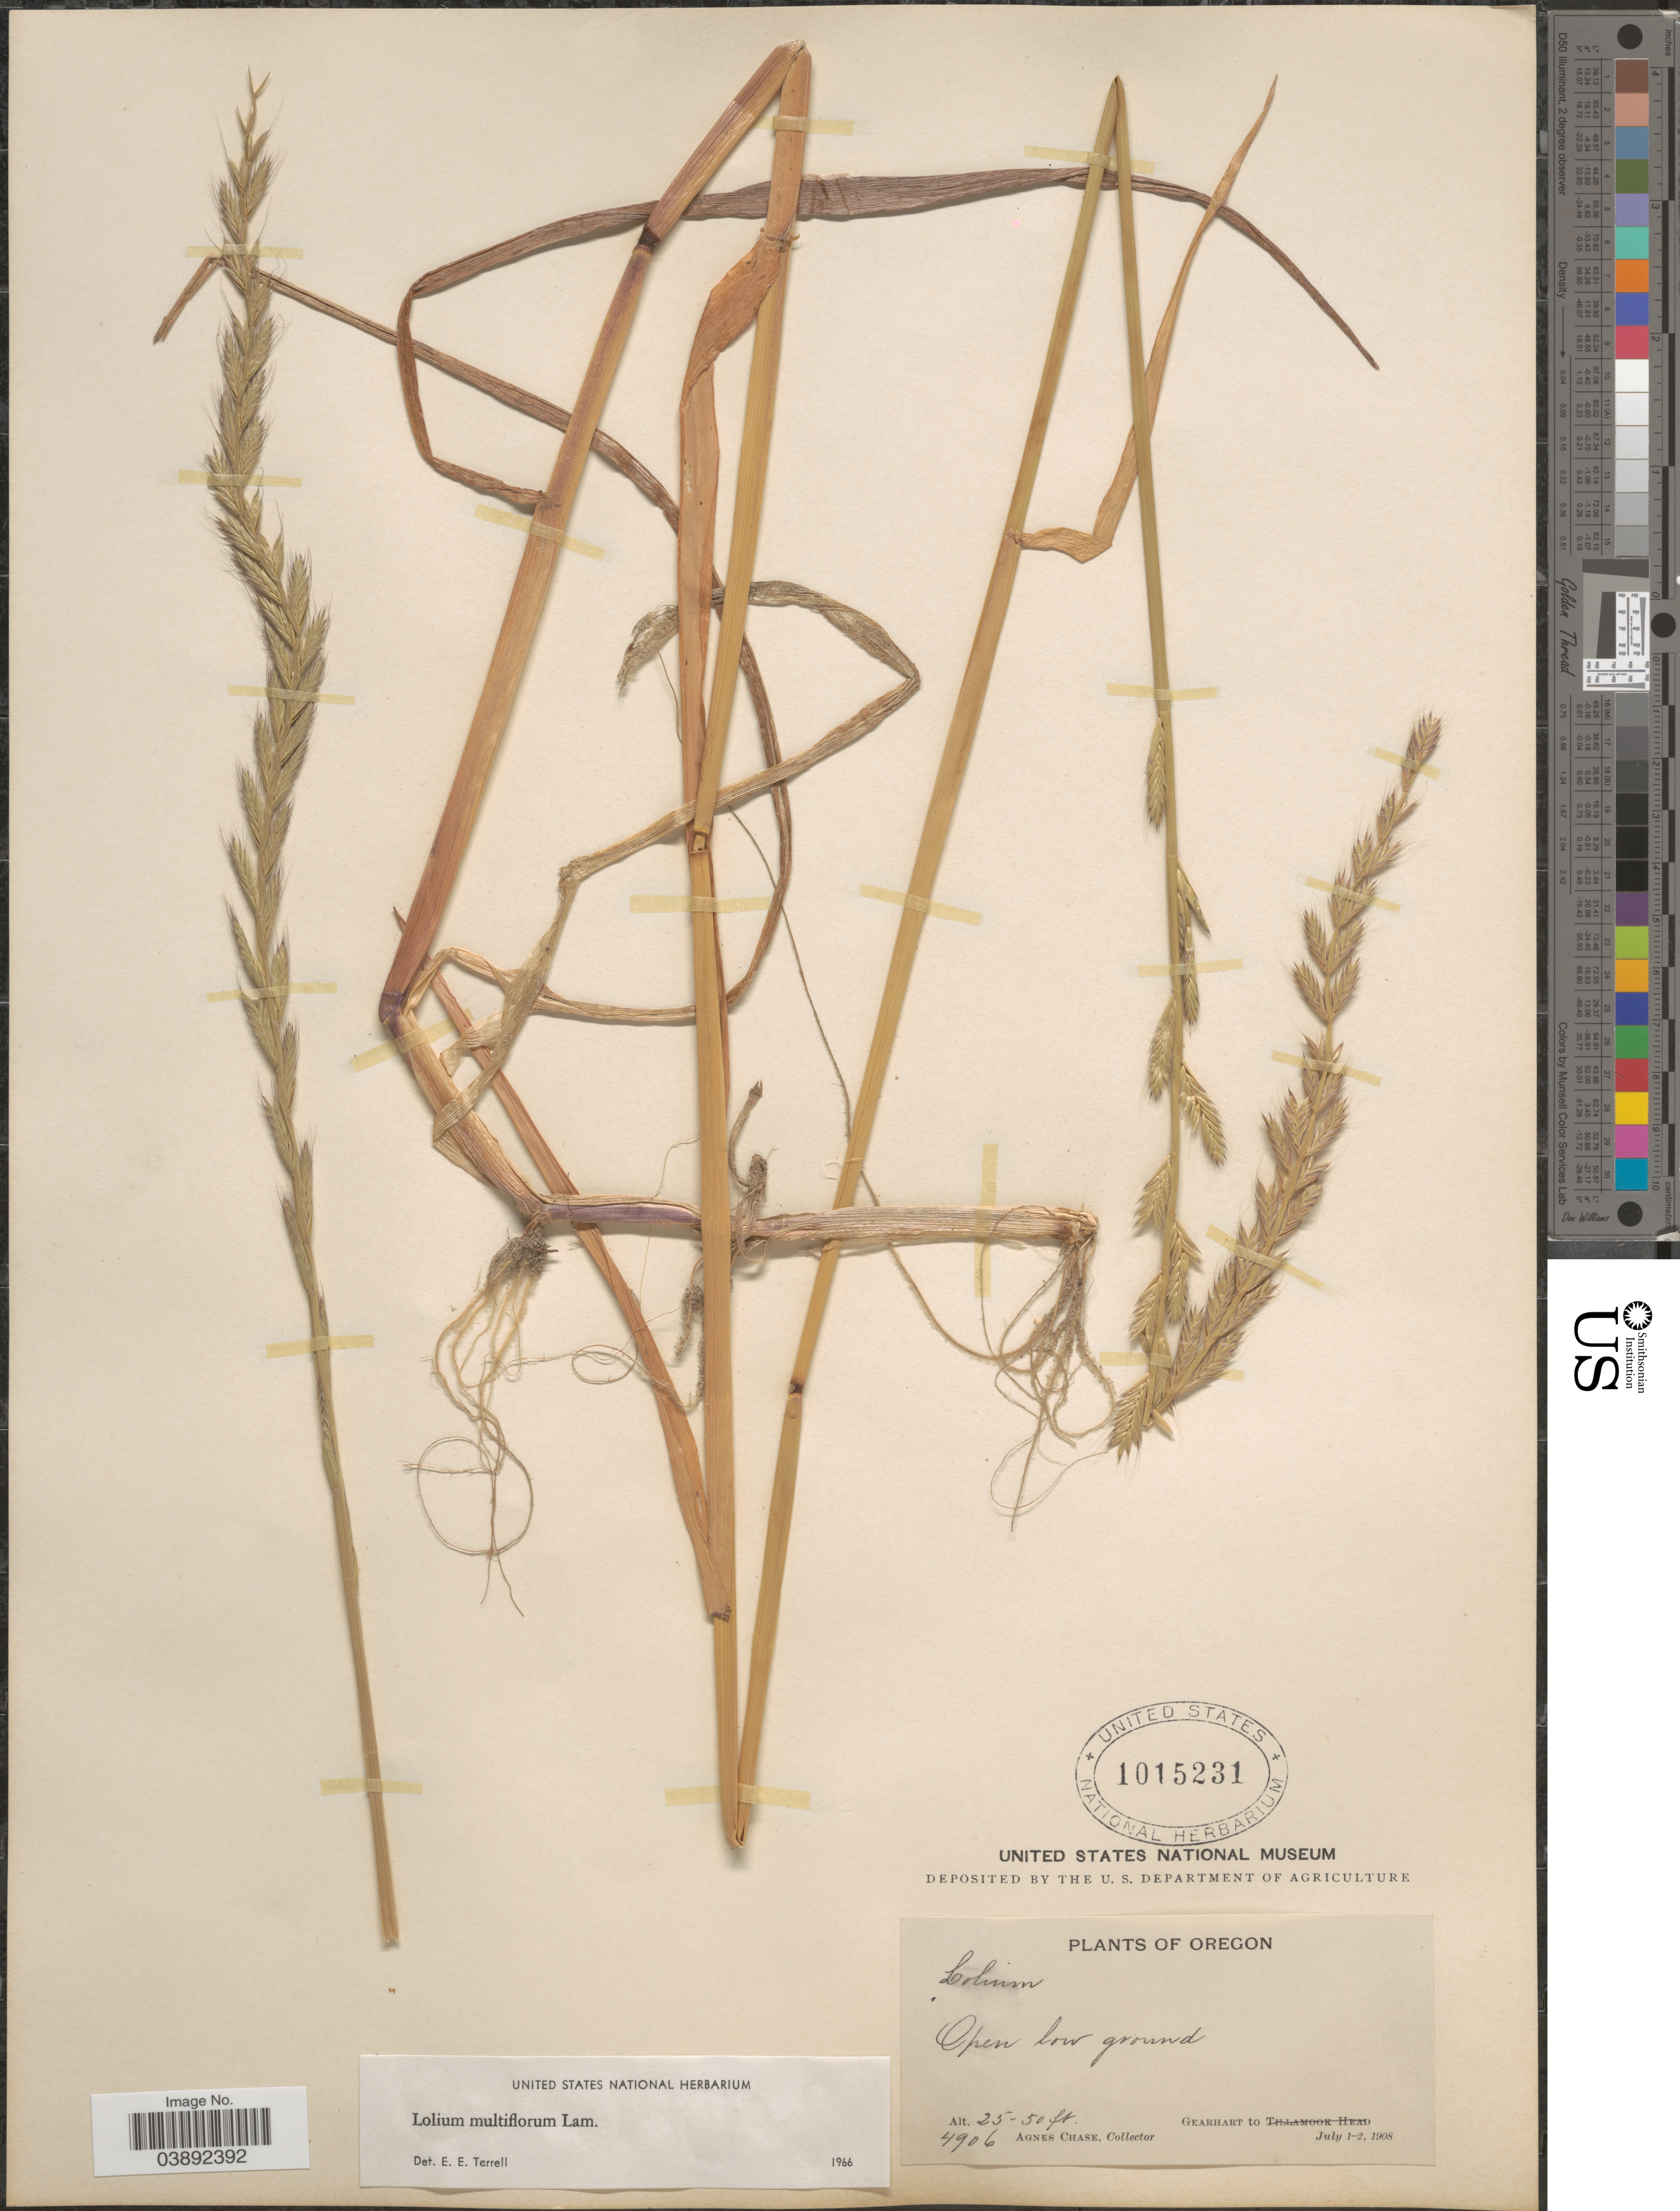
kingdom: Plantae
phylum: Tracheophyta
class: Liliopsida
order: Poales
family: Poaceae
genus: Lolium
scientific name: Lolium multiflorum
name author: Lam.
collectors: A. Chase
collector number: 4906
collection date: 1908-07-01/1908-07-02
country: United States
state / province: Oregon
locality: Gearhart.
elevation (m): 8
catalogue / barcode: US 1015231